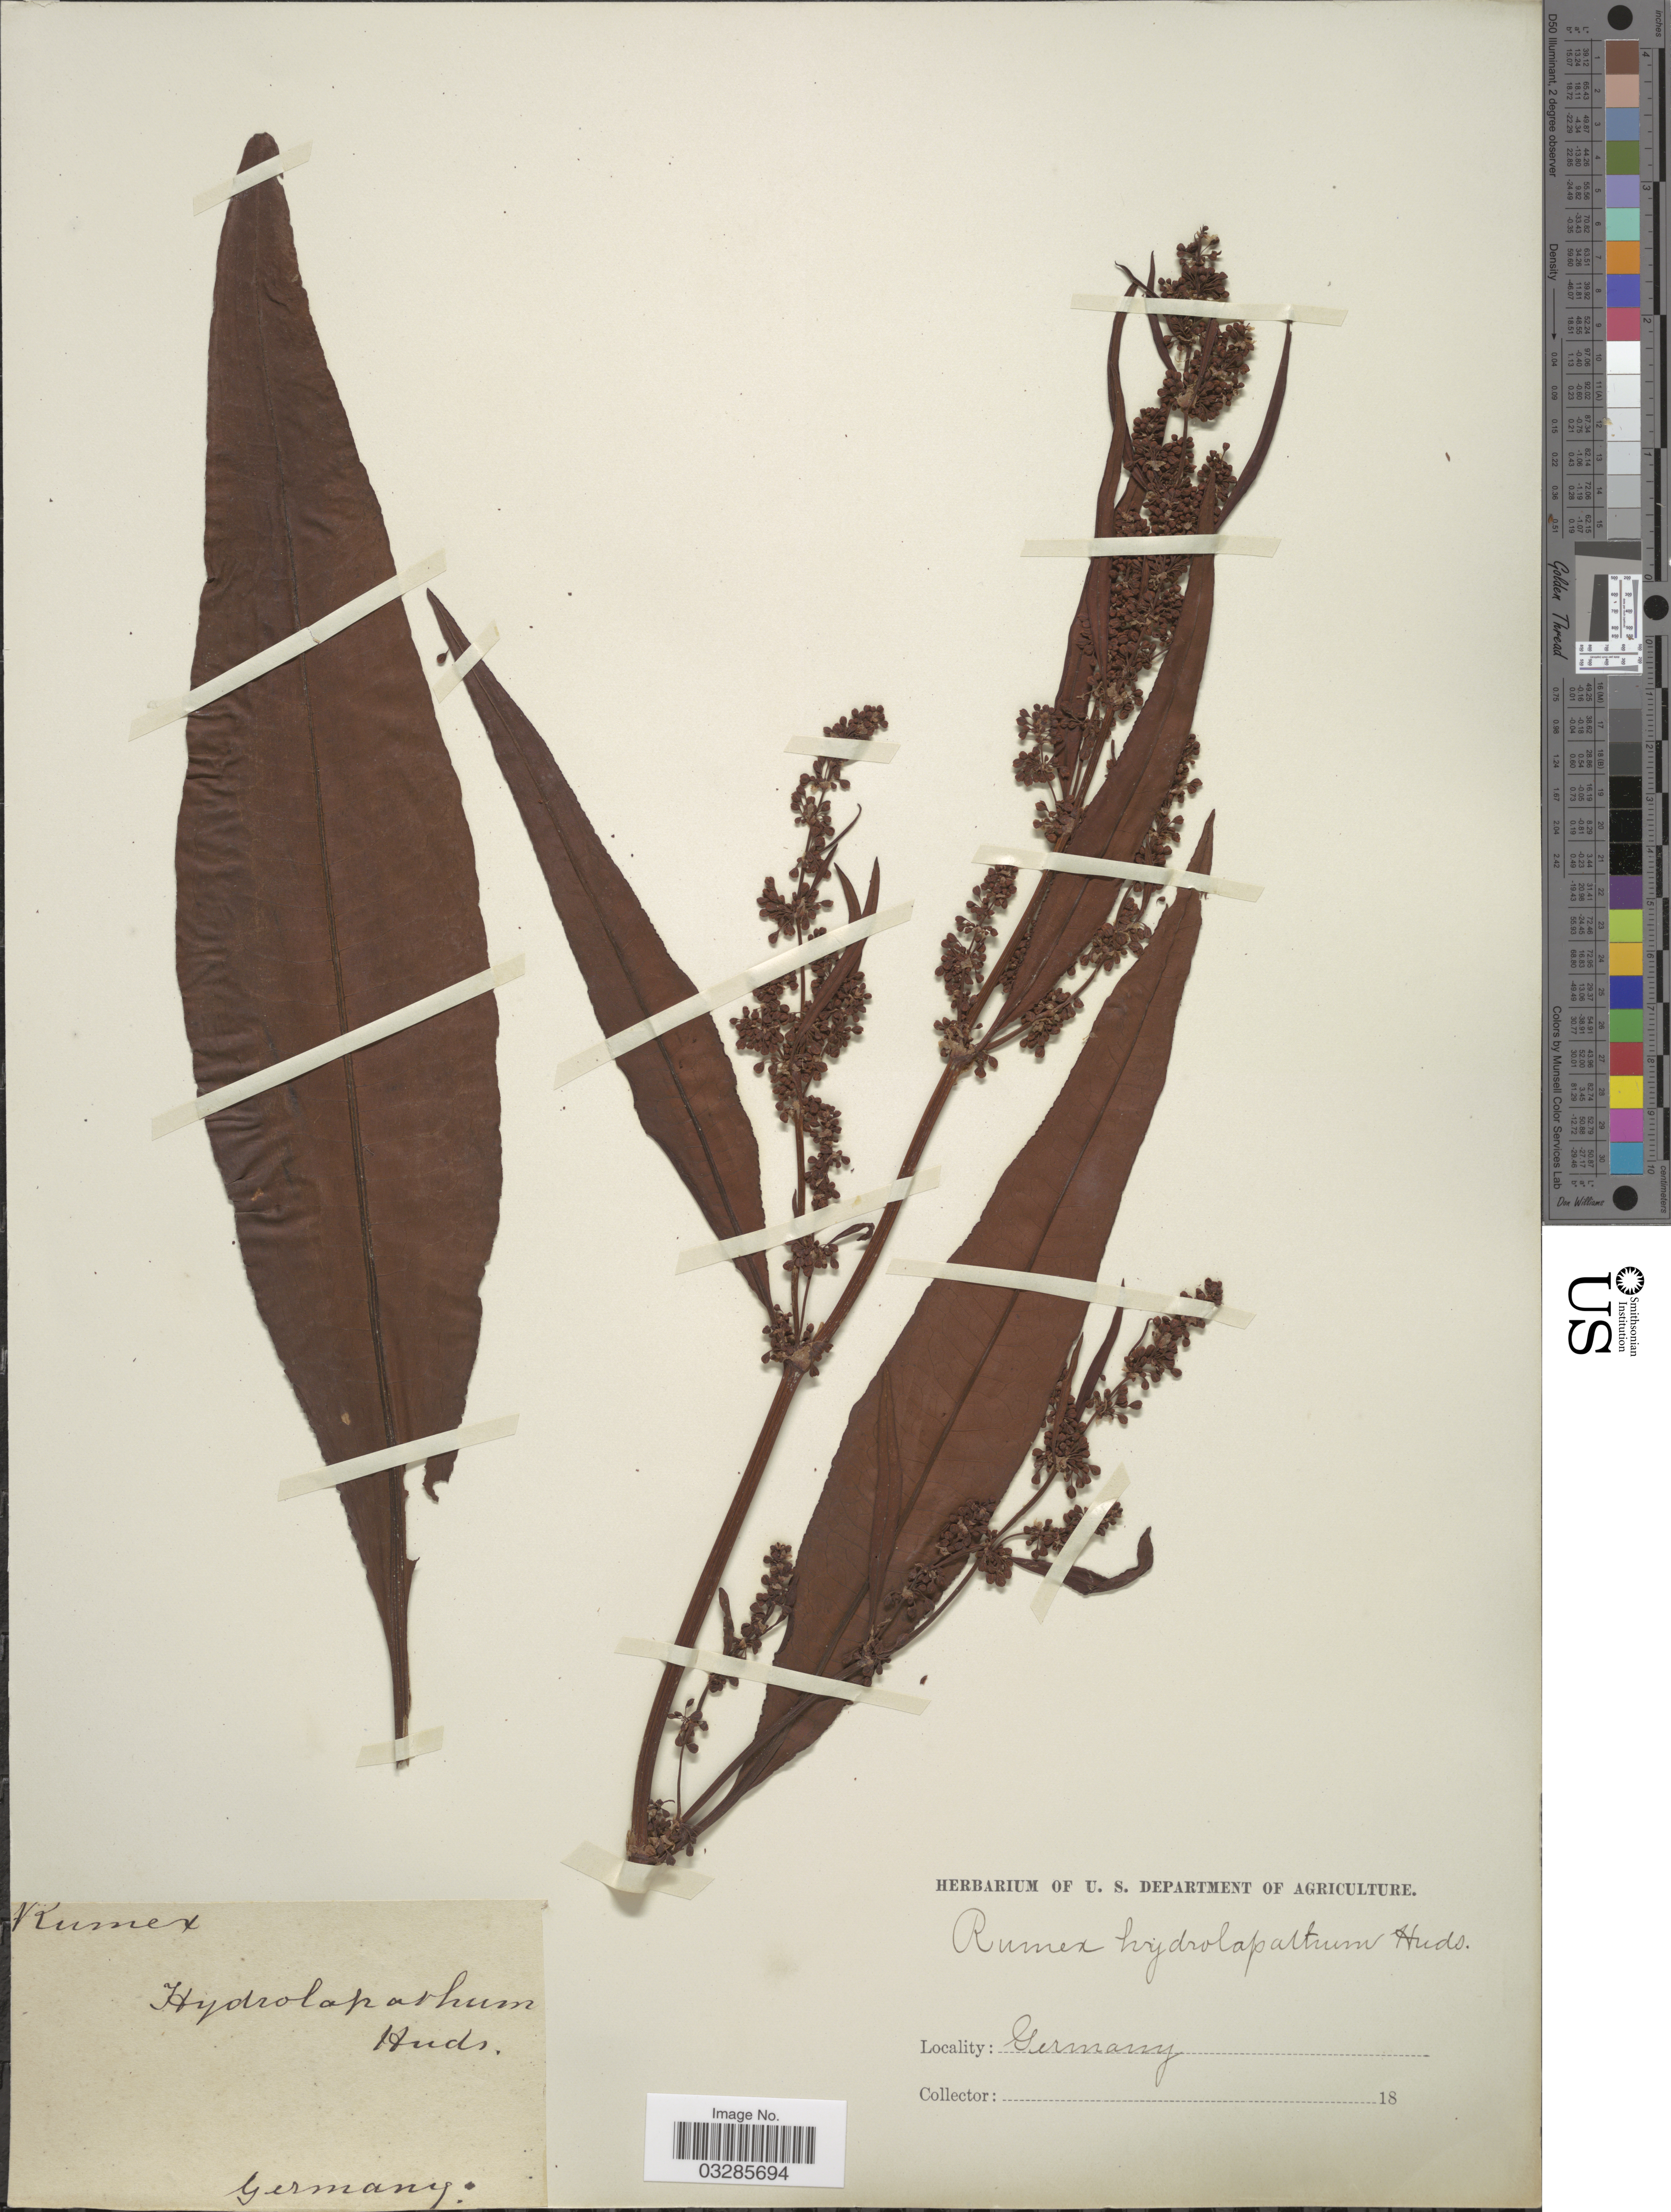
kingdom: Plantae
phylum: Tracheophyta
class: Magnoliopsida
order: Caryophyllales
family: Polygonaceae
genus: Rumex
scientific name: Rumex hydrolapathum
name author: Huds.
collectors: Facchini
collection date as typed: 18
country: Germany